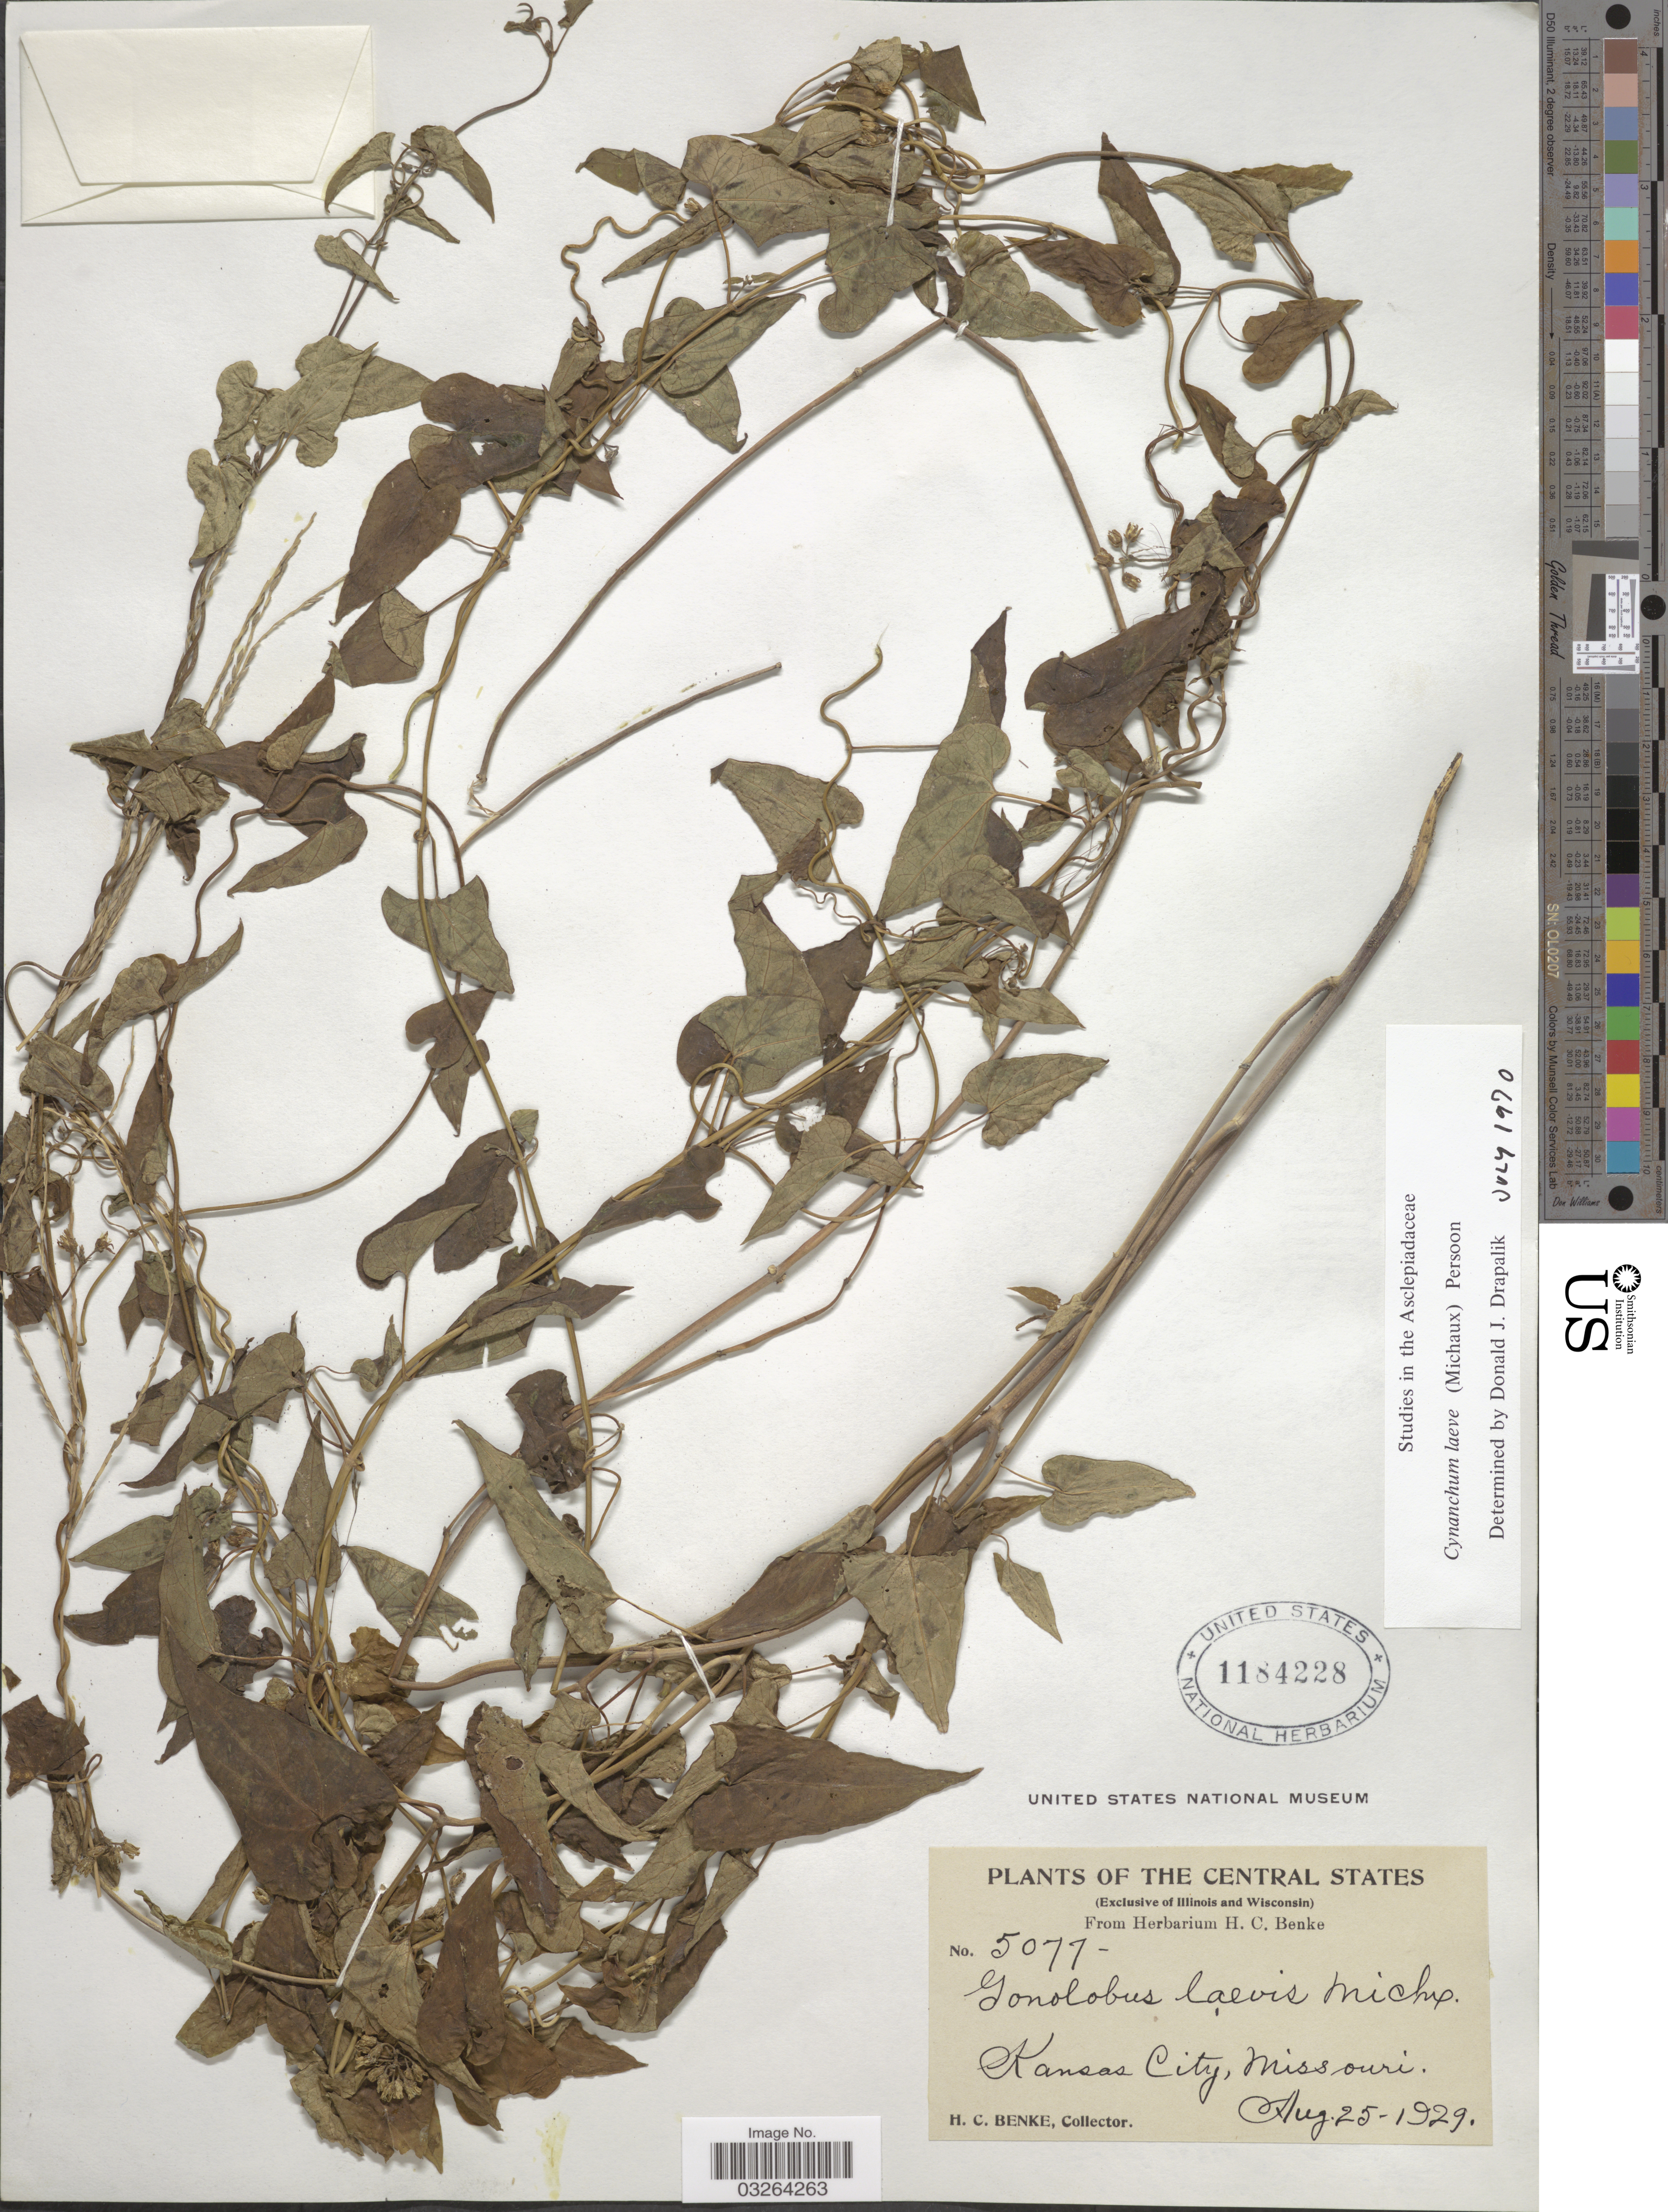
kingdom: Plantae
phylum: Tracheophyta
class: Magnoliopsida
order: Gentianales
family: Apocynaceae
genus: Cynanchum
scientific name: Cynanchum laeve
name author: (Michx.) Pers.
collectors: H. Benke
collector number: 5077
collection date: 1929-08-25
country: United States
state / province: Missouri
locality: The Central States. Kansas City.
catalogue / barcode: US 1184228